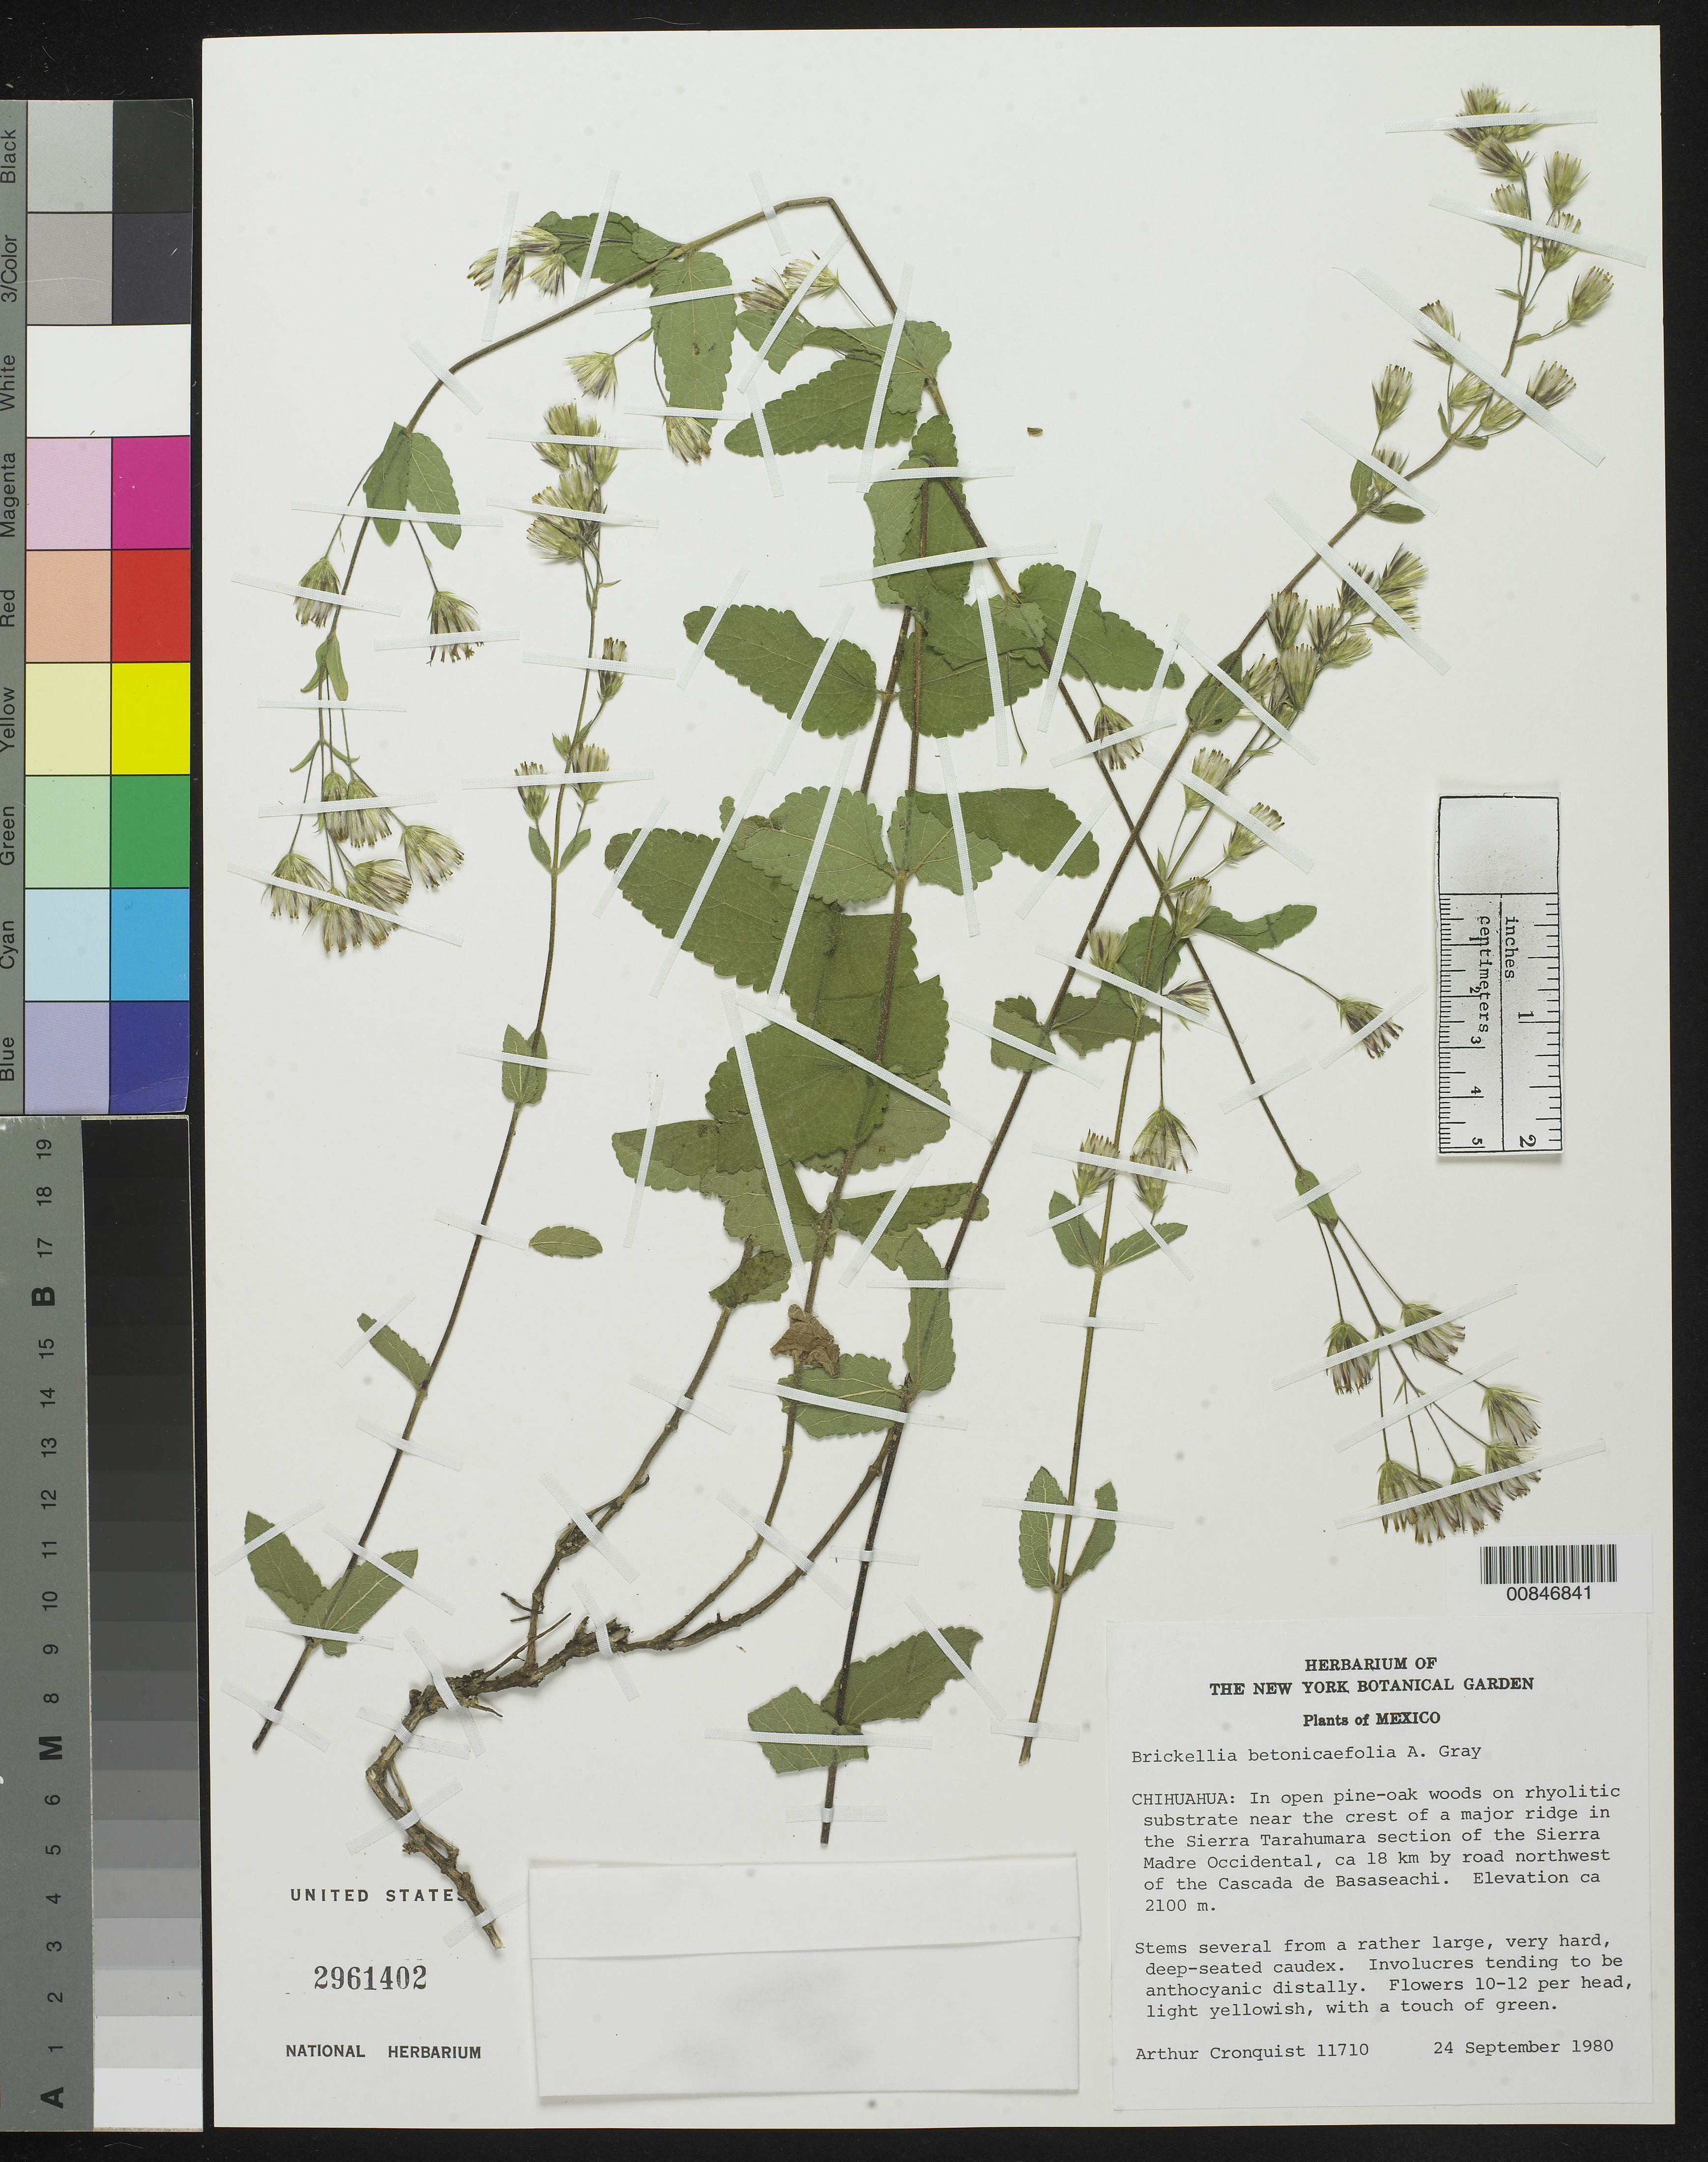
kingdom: Plantae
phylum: Tracheophyta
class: Magnoliopsida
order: Asterales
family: Asteraceae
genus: Brickellia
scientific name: Brickellia betonicifolia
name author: A. Gray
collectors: A. J. Cronquist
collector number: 11710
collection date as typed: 24 Sep 1980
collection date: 1980-09-24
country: Mexico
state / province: Chihuahua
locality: Near the crest of a major ridge in the Sierra Tarahumara section of the Sierra Madre Occidental. Ca. 18 km by road northwest of Cascada de Basaseachic.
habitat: In open pine-oak woods on rhyolitic substrate near the crest of a major ridge.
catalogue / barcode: US 2961402